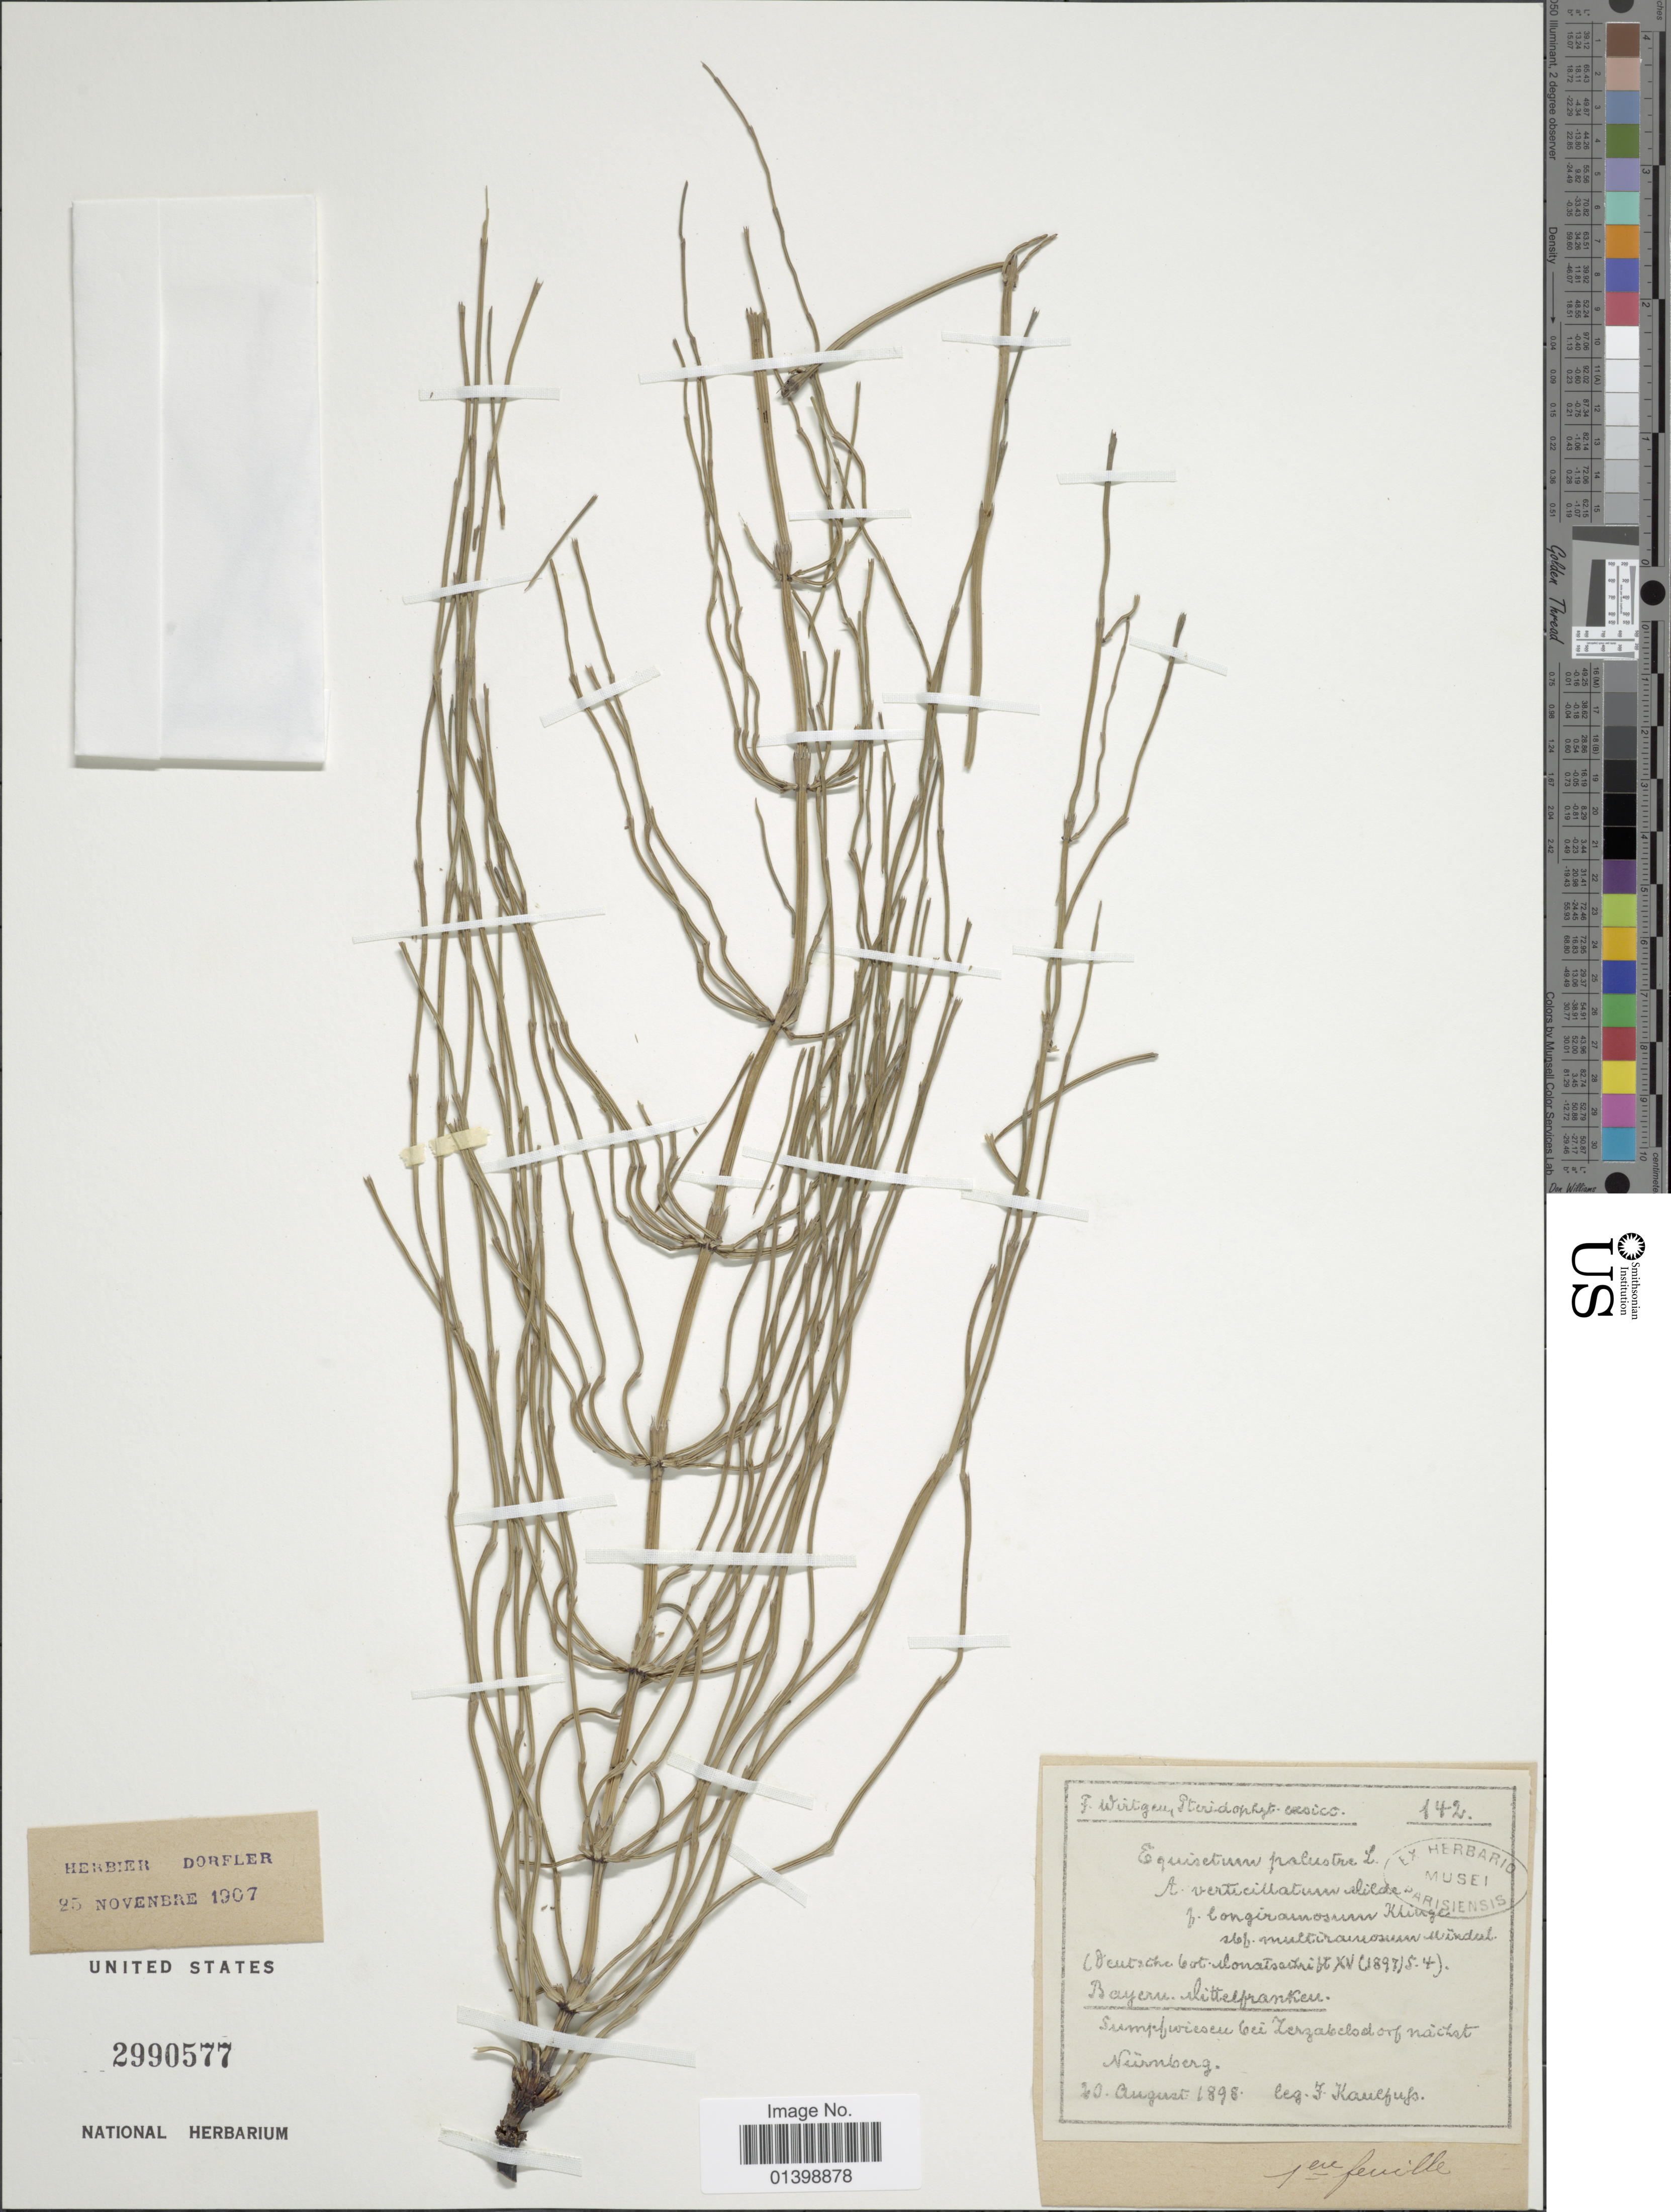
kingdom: Plantae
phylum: Tracheophyta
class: Polypodiopsida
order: Equisetales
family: Equisetaceae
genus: Equisetum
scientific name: Equisetum palustre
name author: L.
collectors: J. S. Kaulfuss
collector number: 142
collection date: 1898-08-30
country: Germany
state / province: Bayern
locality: Mittelfranken, Sumpfwiesen bei Zer [illegible text], Nürmberg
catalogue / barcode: US 2990577